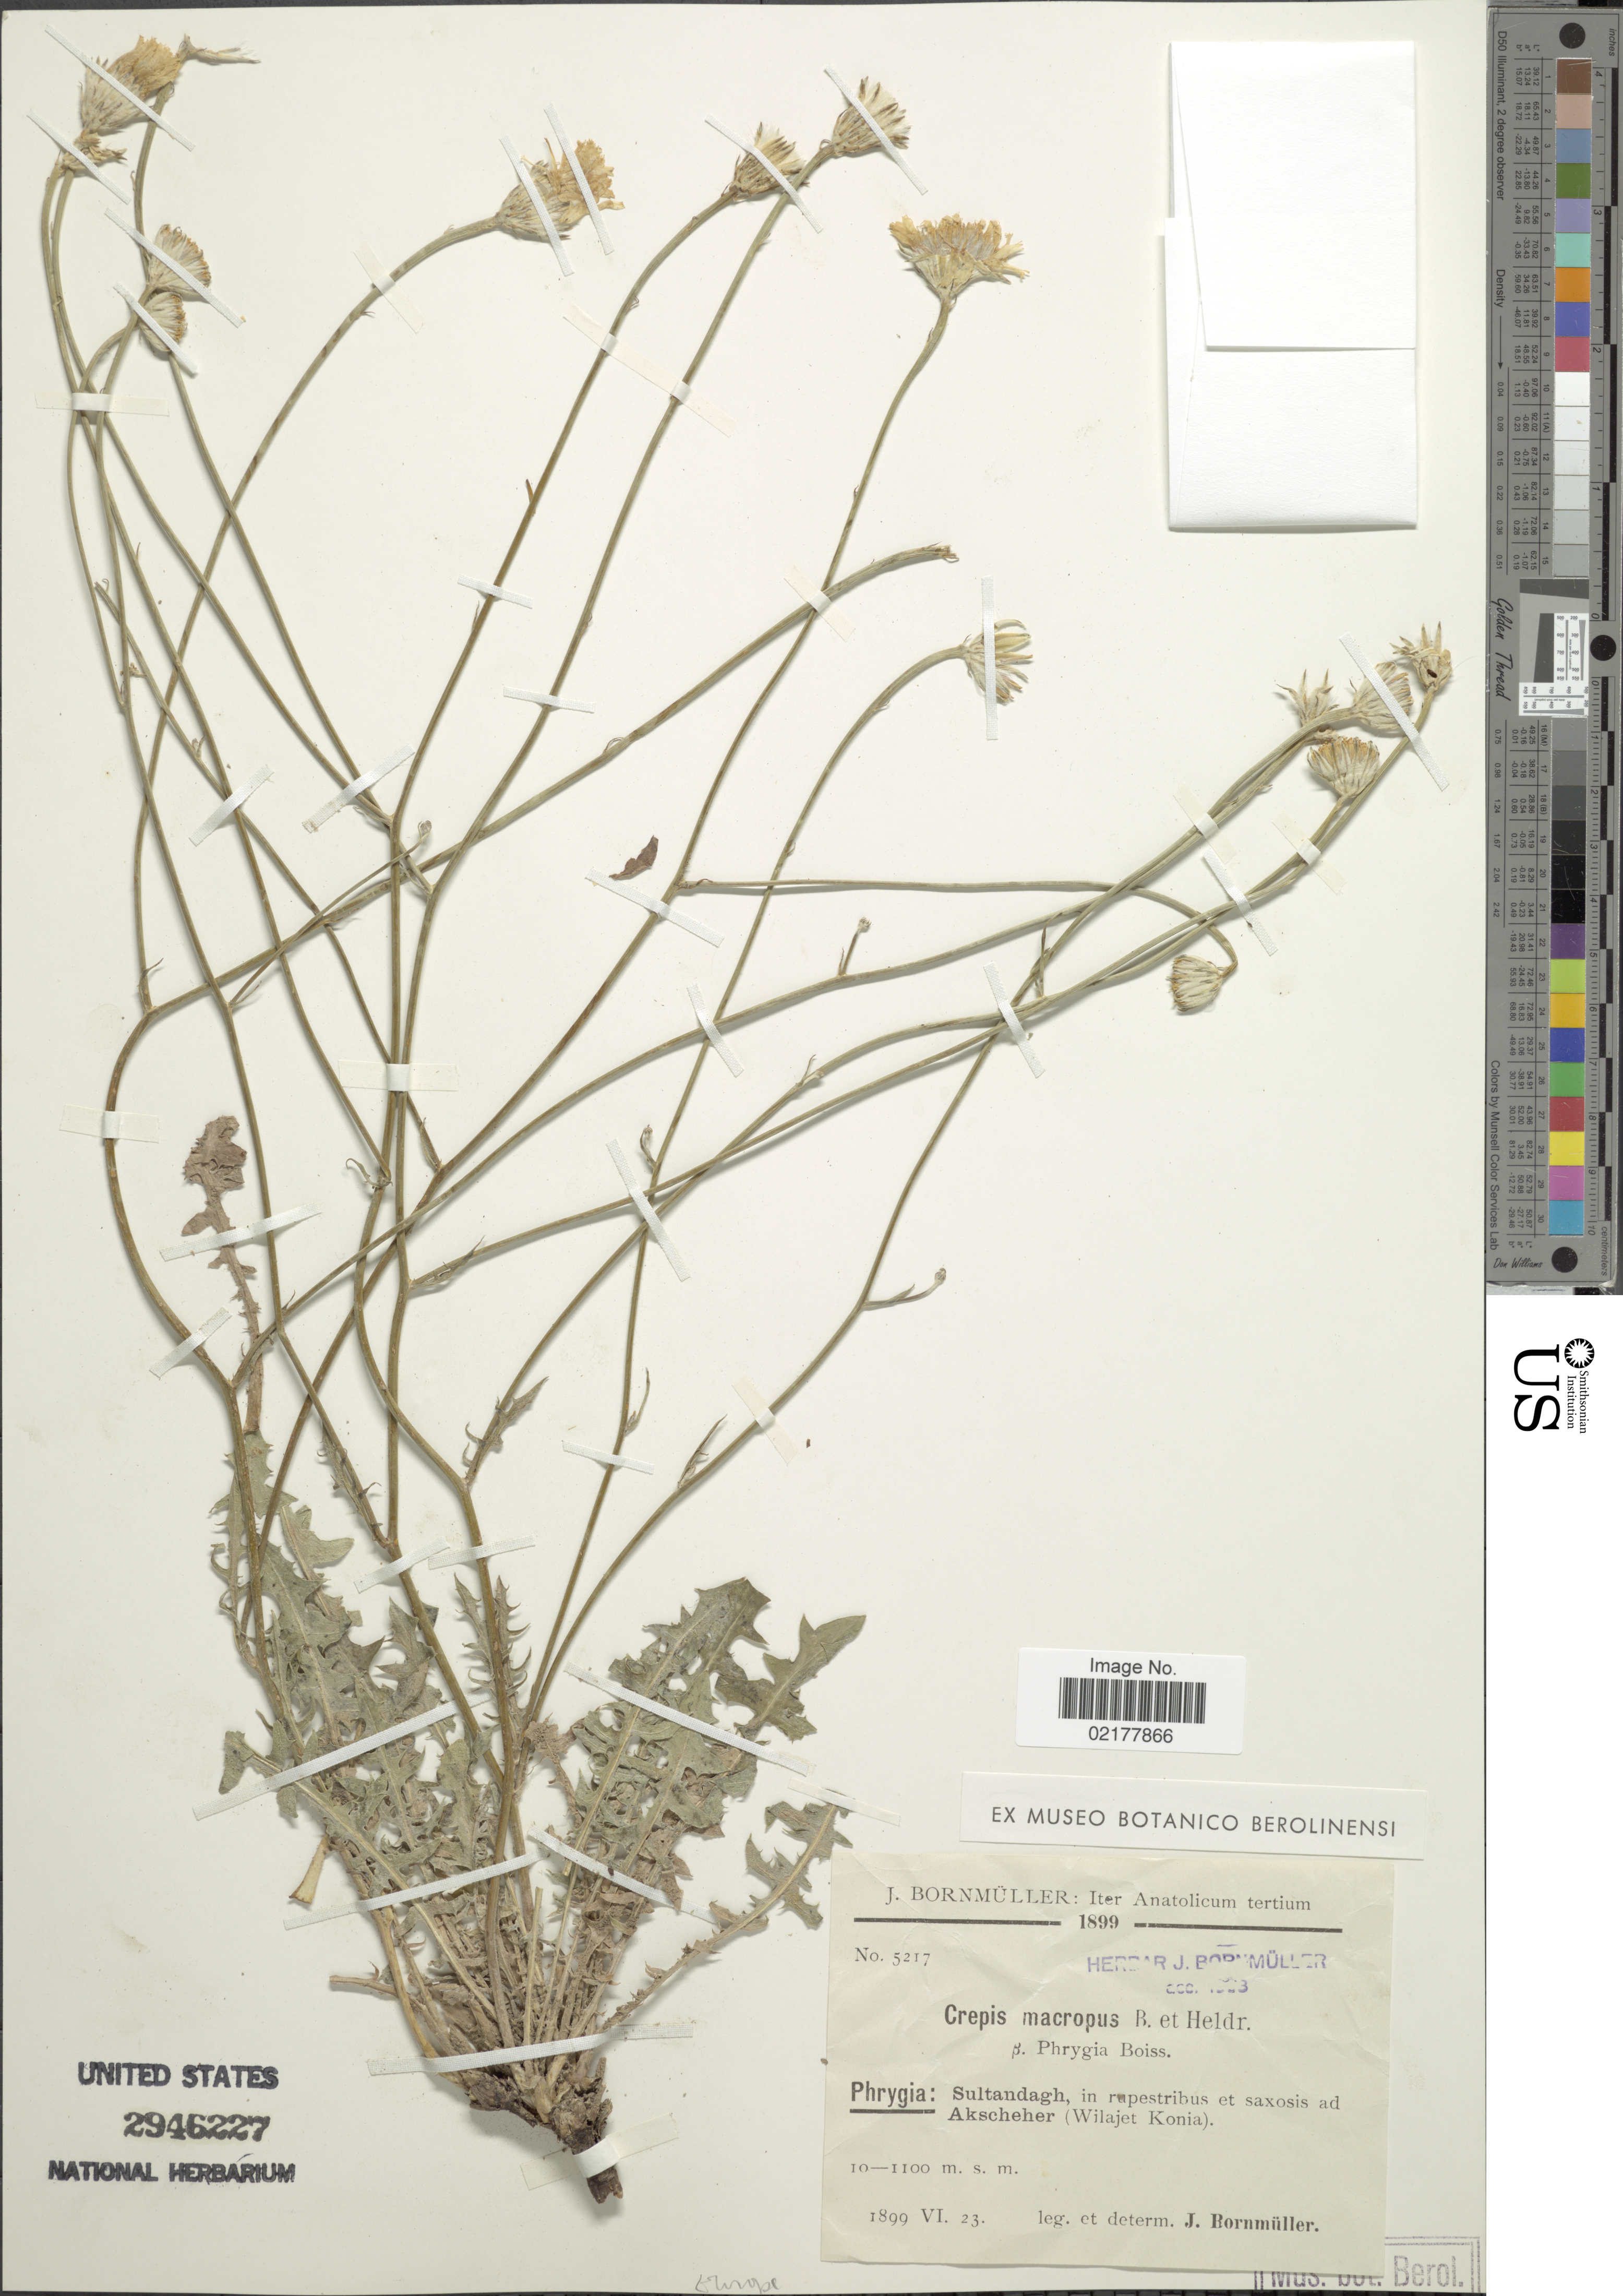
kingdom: Plantae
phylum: Tracheophyta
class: Magnoliopsida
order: Asterales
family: Asteraceae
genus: Crepis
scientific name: Crepis macropus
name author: Boiss. & Heldr.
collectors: J. Bornmüller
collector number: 5217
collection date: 1899-06-23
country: Turkey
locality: Anatolicum. Phrygia: Sultandaghm in rupestribus et saxosis ad Akscheher (Wilajet Konia)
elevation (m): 1000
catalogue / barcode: US 2946227